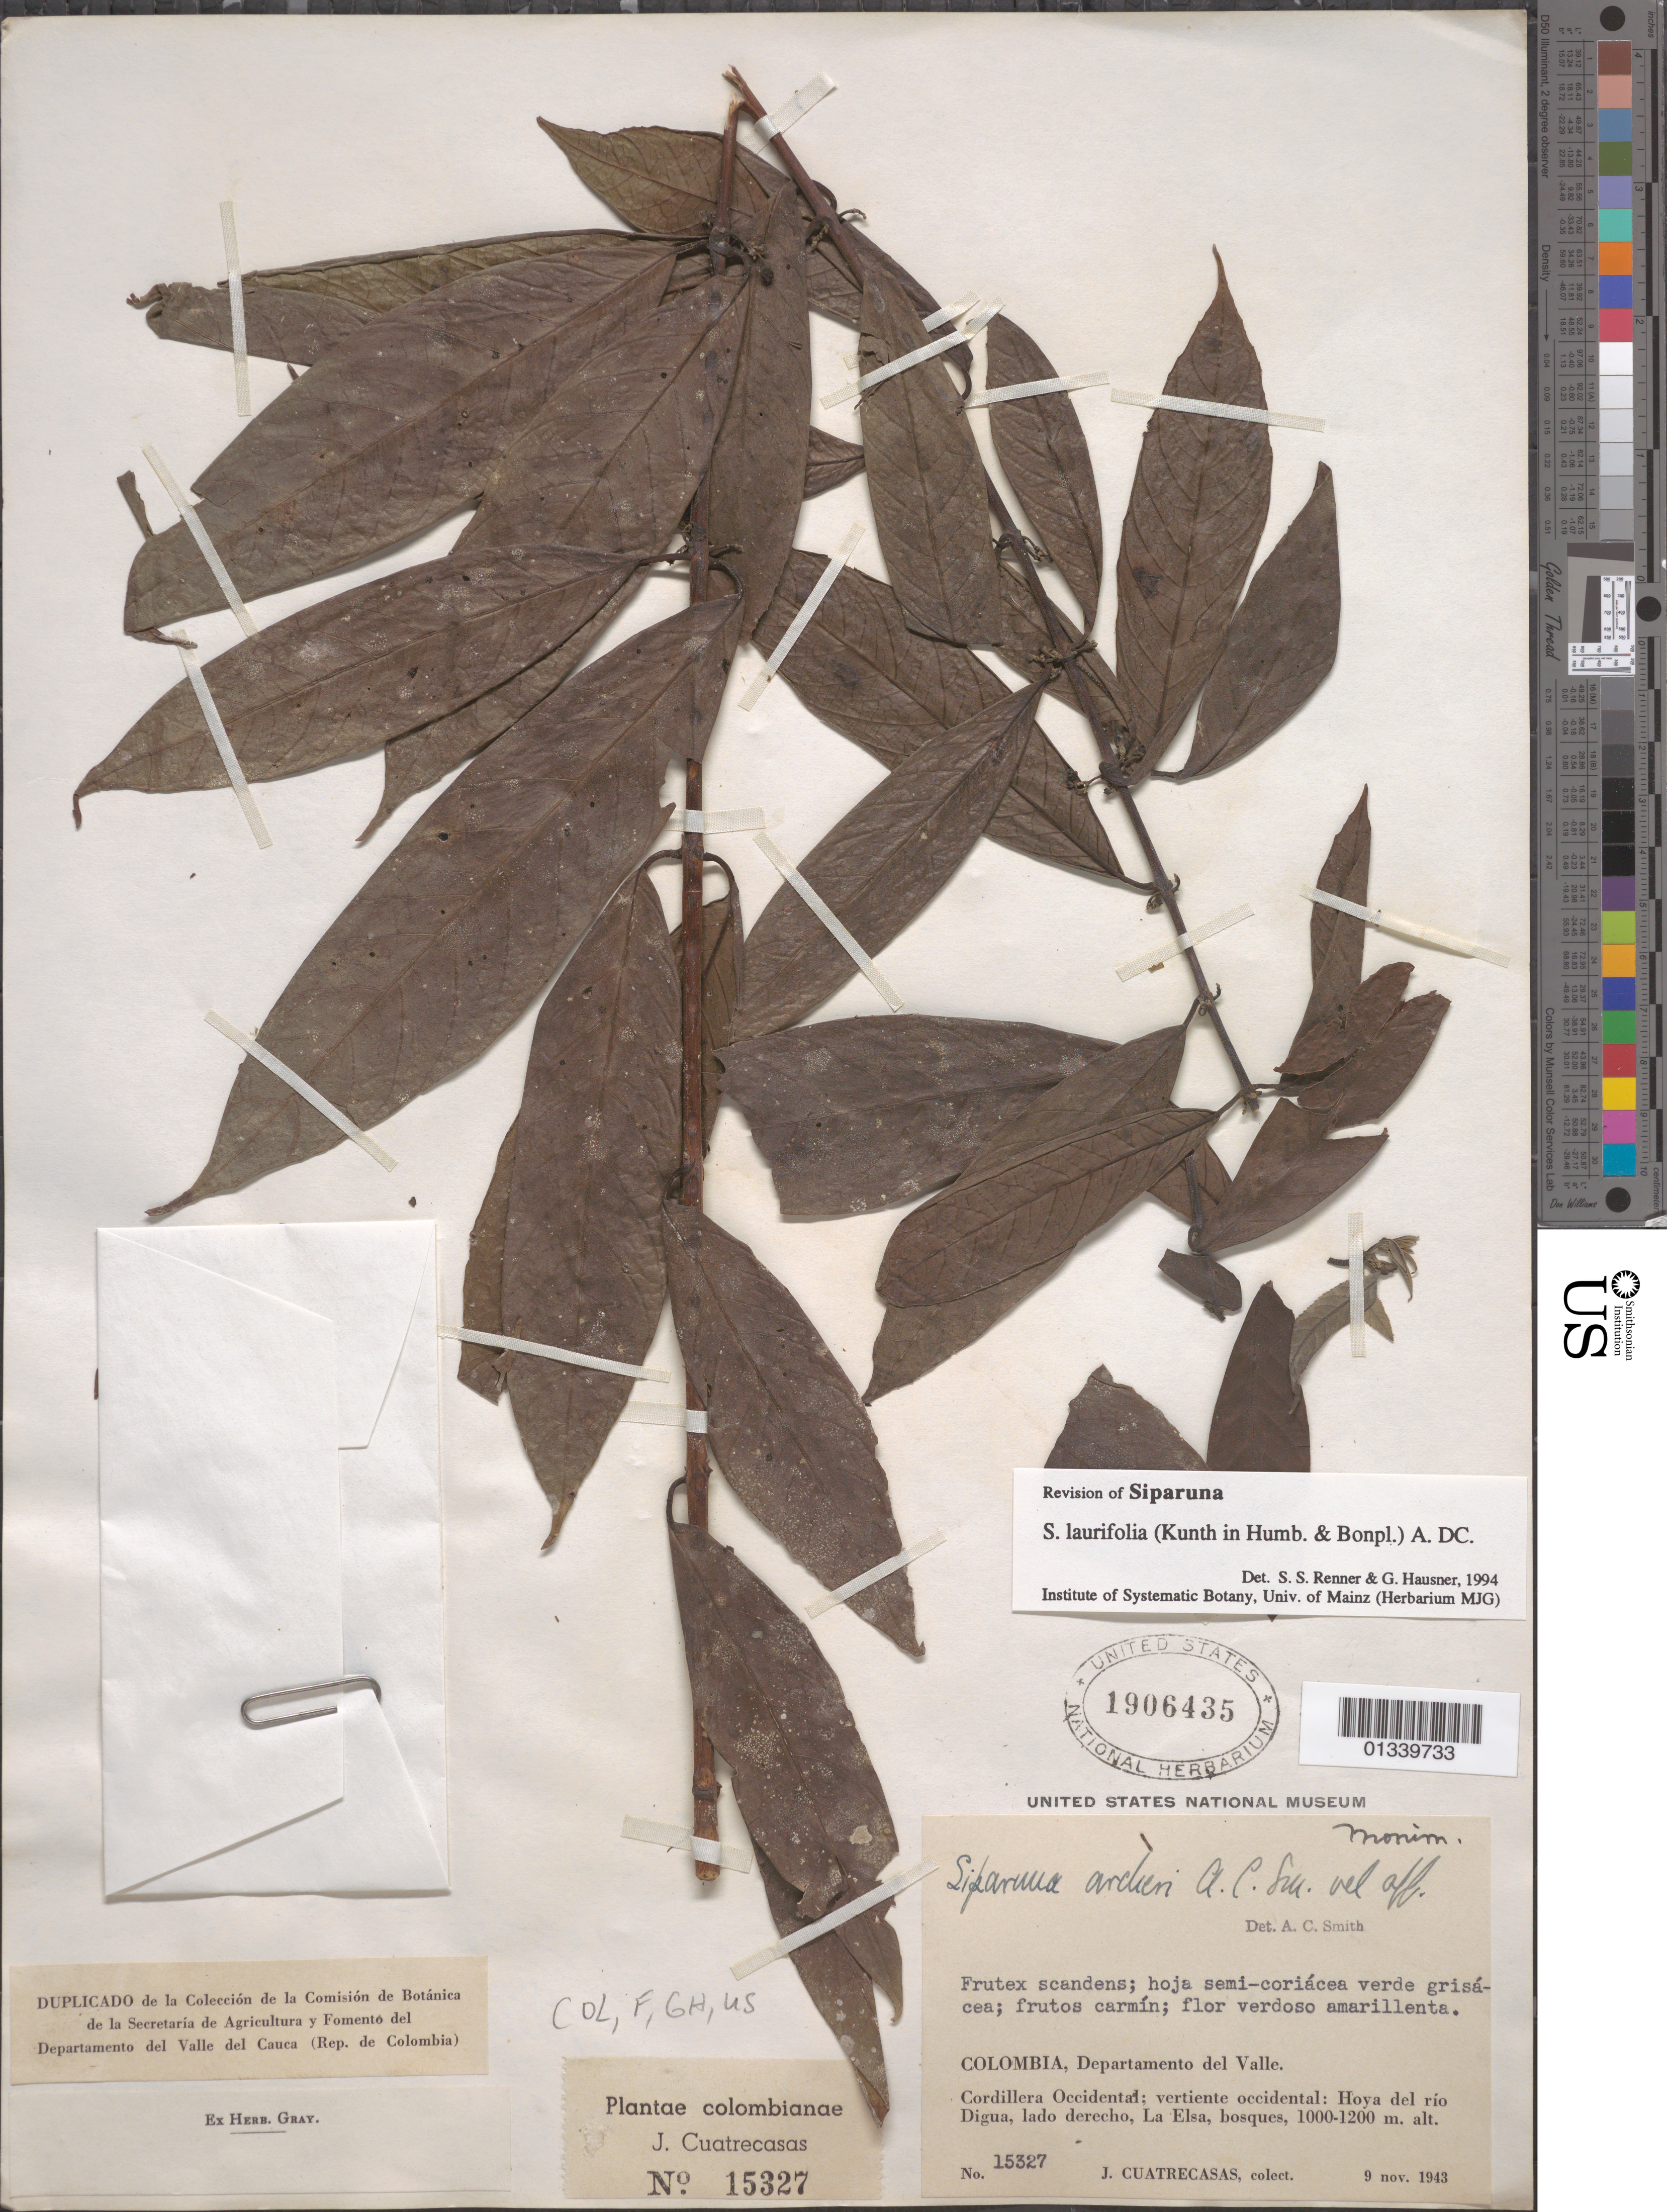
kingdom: Plantae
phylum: Tracheophyta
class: Magnoliopsida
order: Laurales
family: Siparunaceae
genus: Siparuna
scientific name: Siparuna laurifolia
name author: (Kunth) A. DC.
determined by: Renner, S. S.; Hausner, G.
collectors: J. Cuatrecasas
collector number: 15327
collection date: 1943-11-09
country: Colombia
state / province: Valle del Cauca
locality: Cordillera Occidental; vertiente occidental: Hoya del rio Digua, lado derecho, La Elsa.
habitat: Bosques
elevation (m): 1000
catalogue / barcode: US 1906435